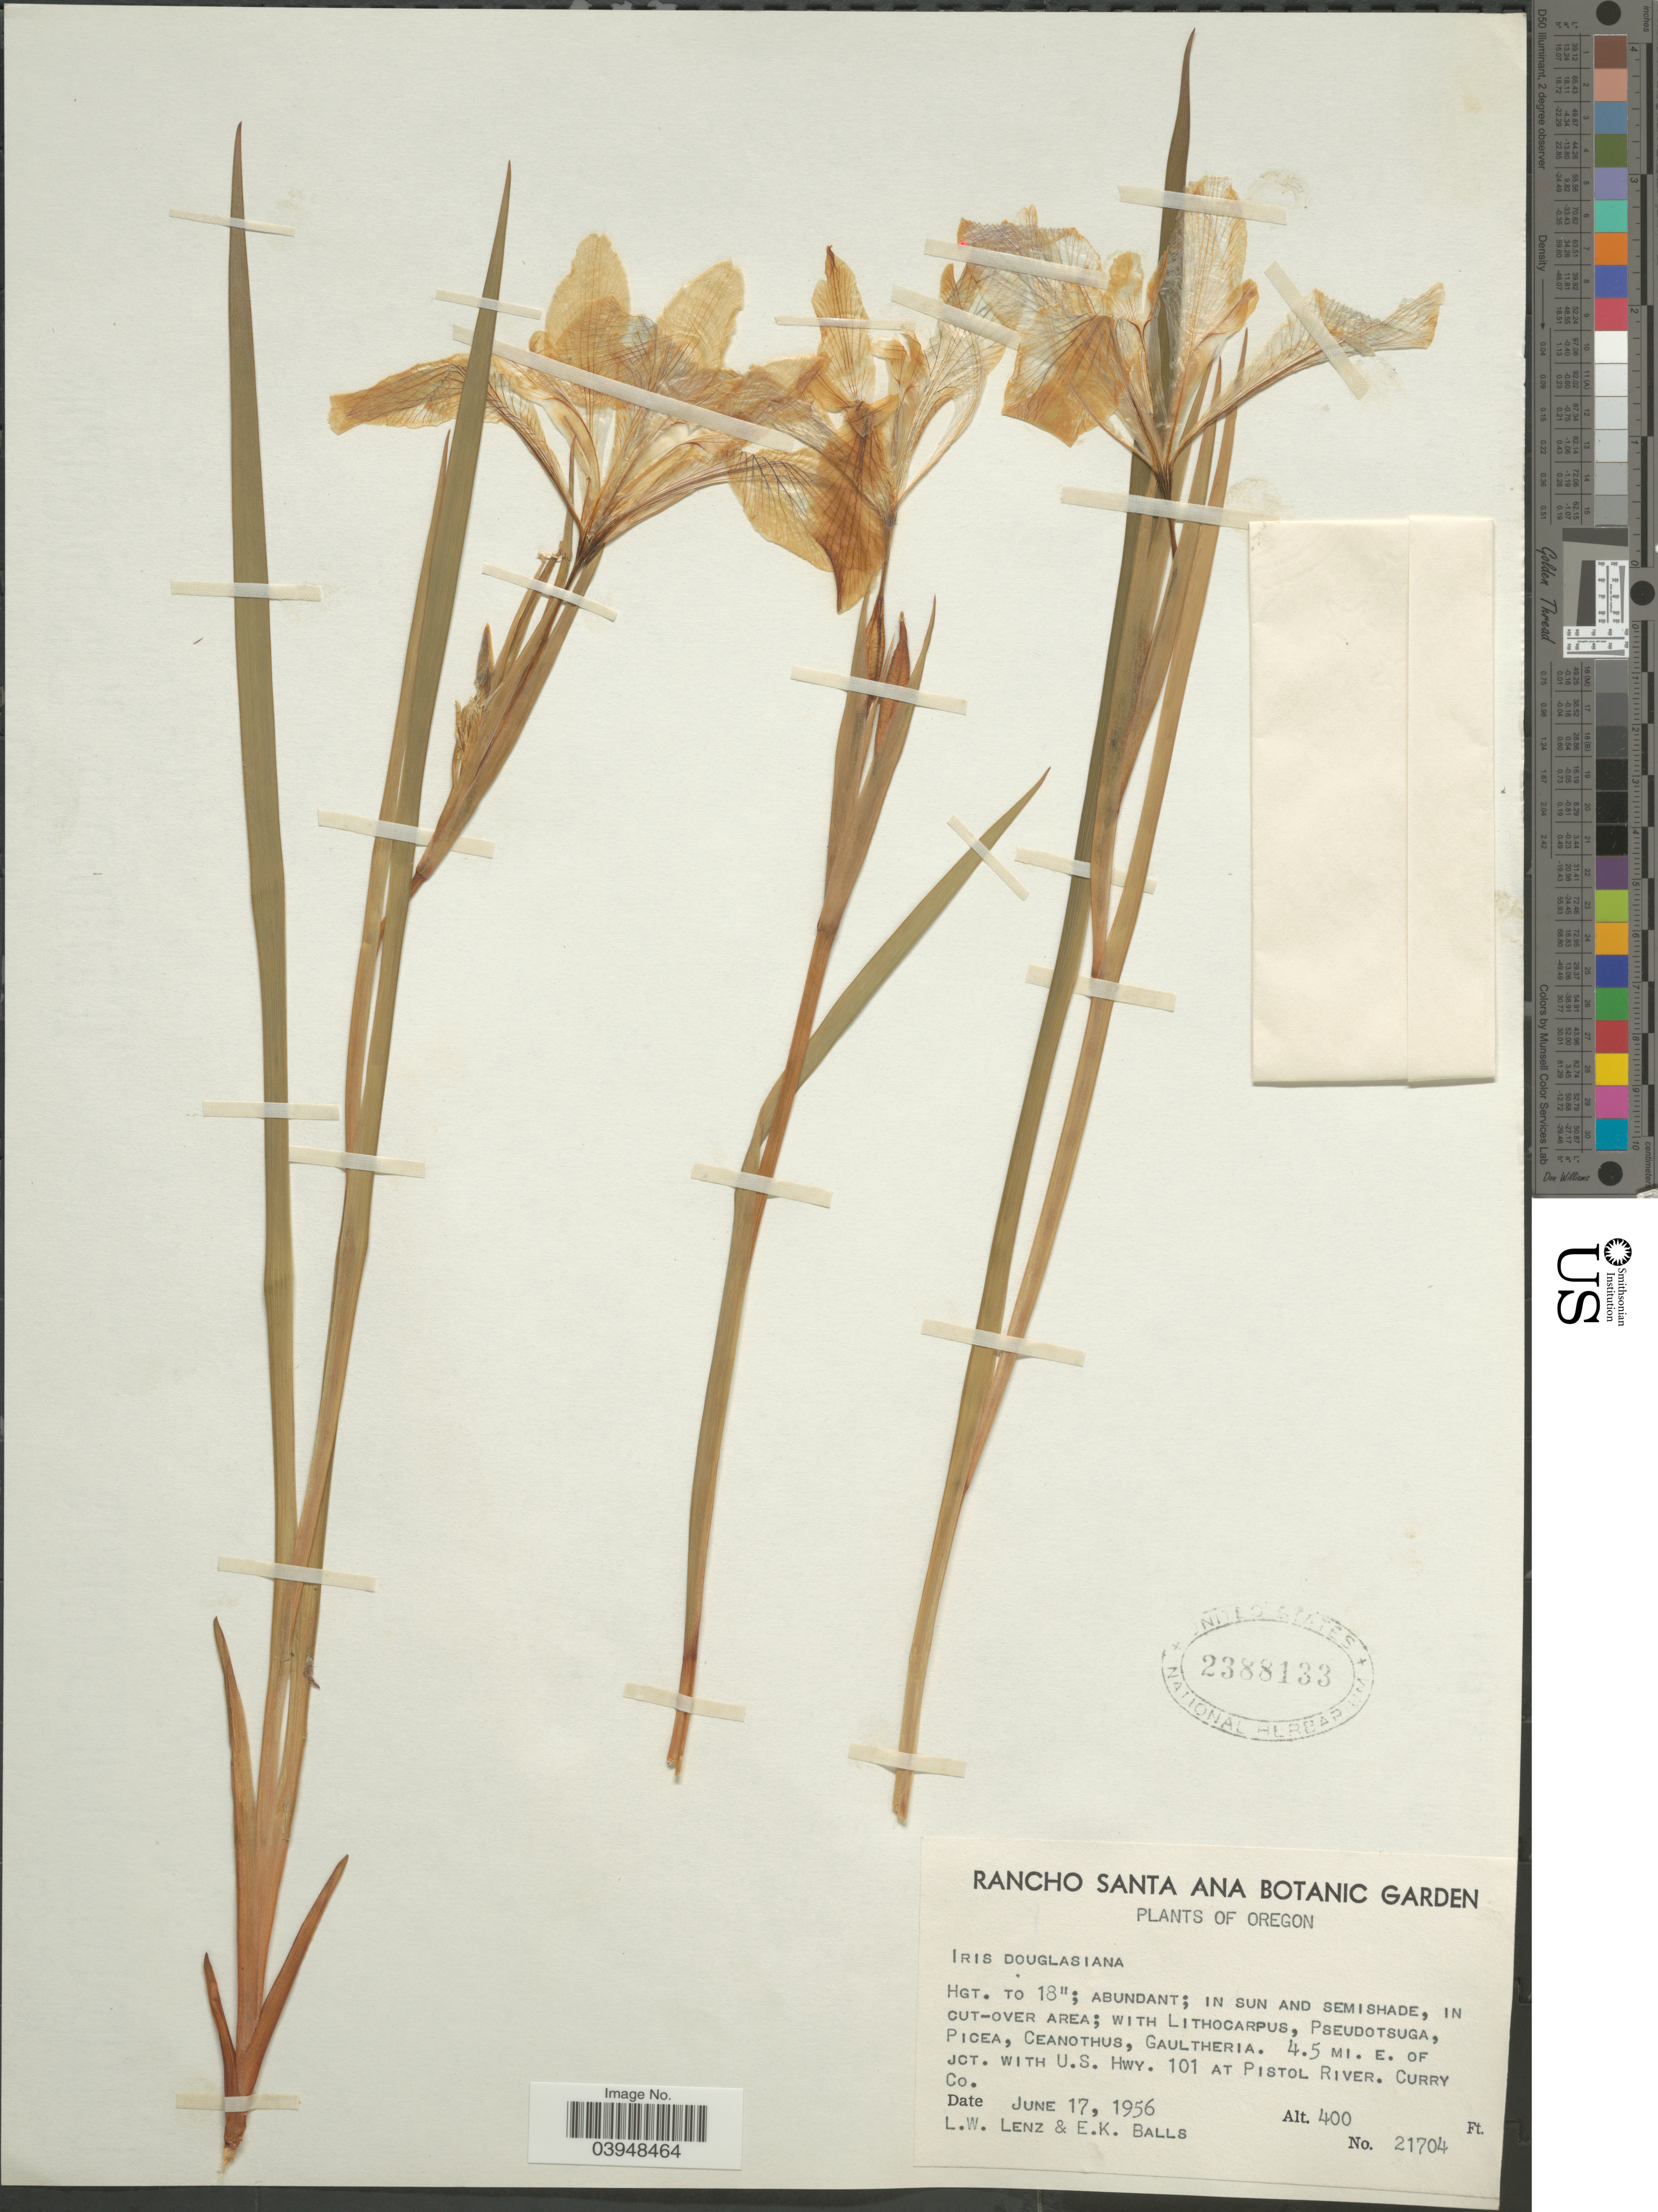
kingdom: Plantae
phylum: Tracheophyta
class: Liliopsida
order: Asparagales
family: Iridaceae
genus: Iris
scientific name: Iris douglasiana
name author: Herb.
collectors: L. Lenz & E. K. Balls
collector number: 21704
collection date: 1956-06-17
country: United States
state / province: Oregon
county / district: Curry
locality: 4.5 mi. E. of Jct. with U.S. Hwy. 101 at Pistol River. Curry Co.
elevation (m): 122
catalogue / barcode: US 2388133